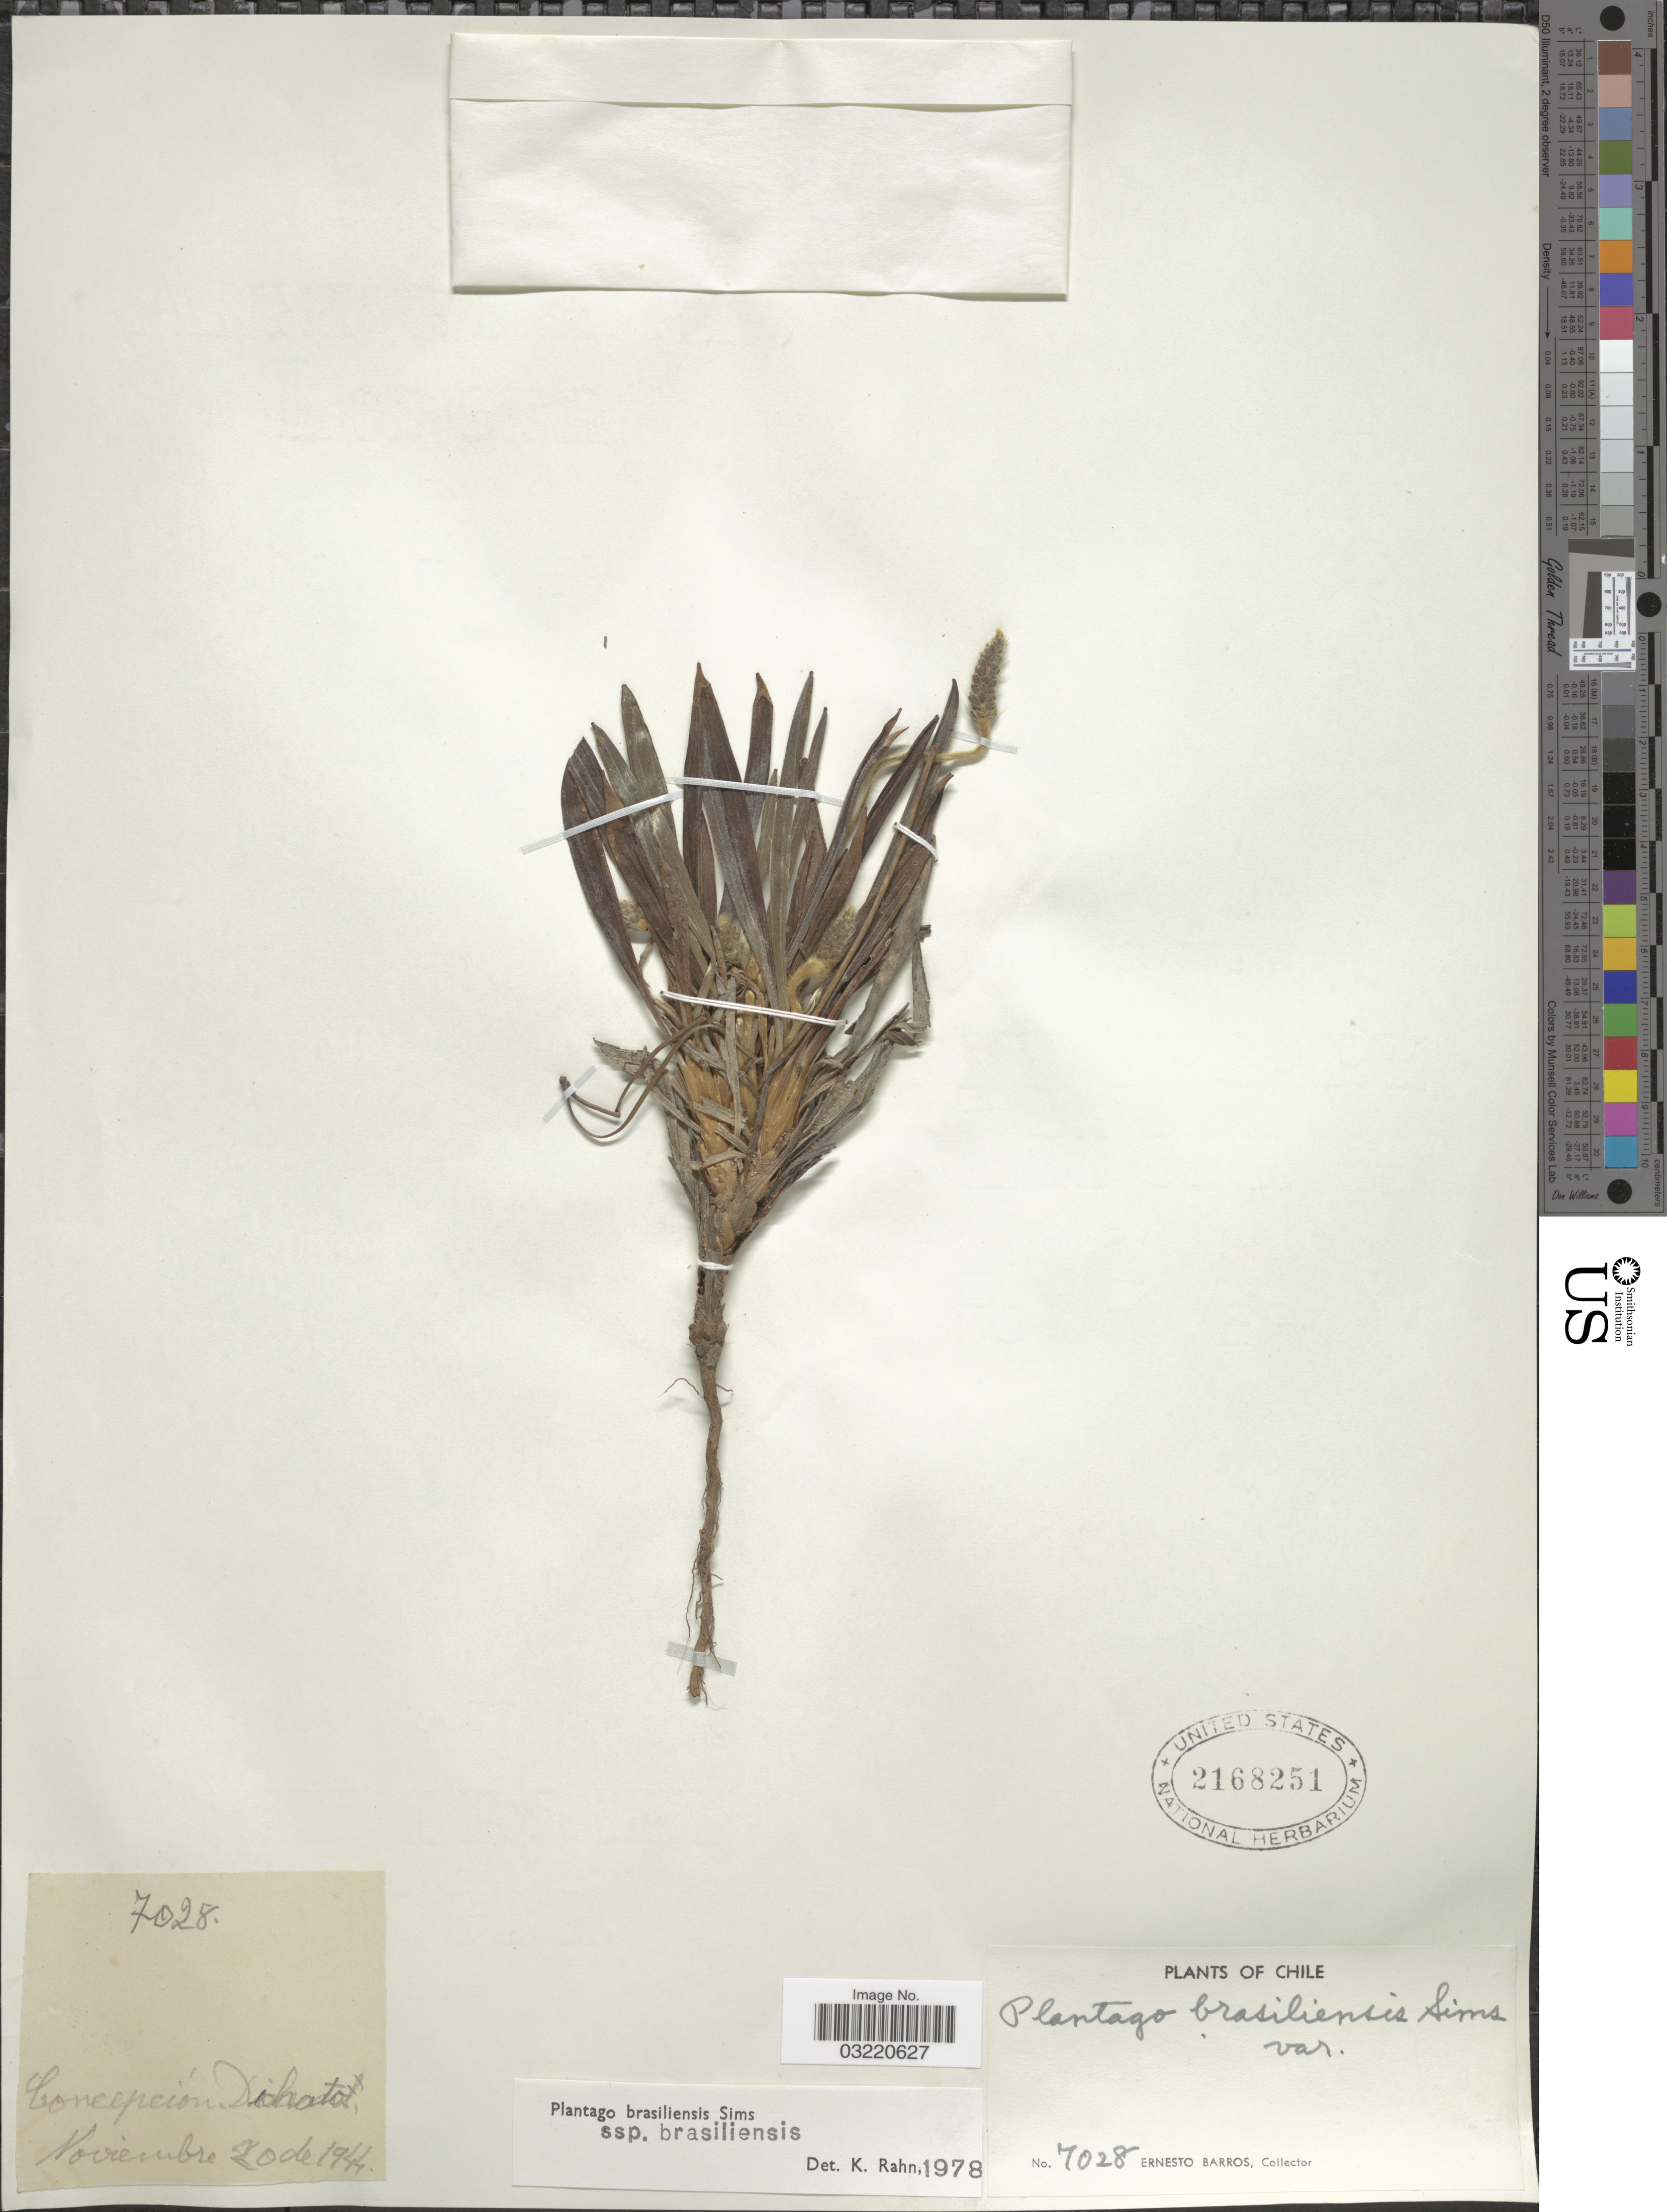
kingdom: Plantae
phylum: Tracheophyta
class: Magnoliopsida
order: Lamiales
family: Plantaginaceae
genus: Plantago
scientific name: Plantago brasiliensis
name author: Sims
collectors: E. Barros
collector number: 7028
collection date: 1944-11-20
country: Chile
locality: Concepción. Dichato.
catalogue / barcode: US 2168251